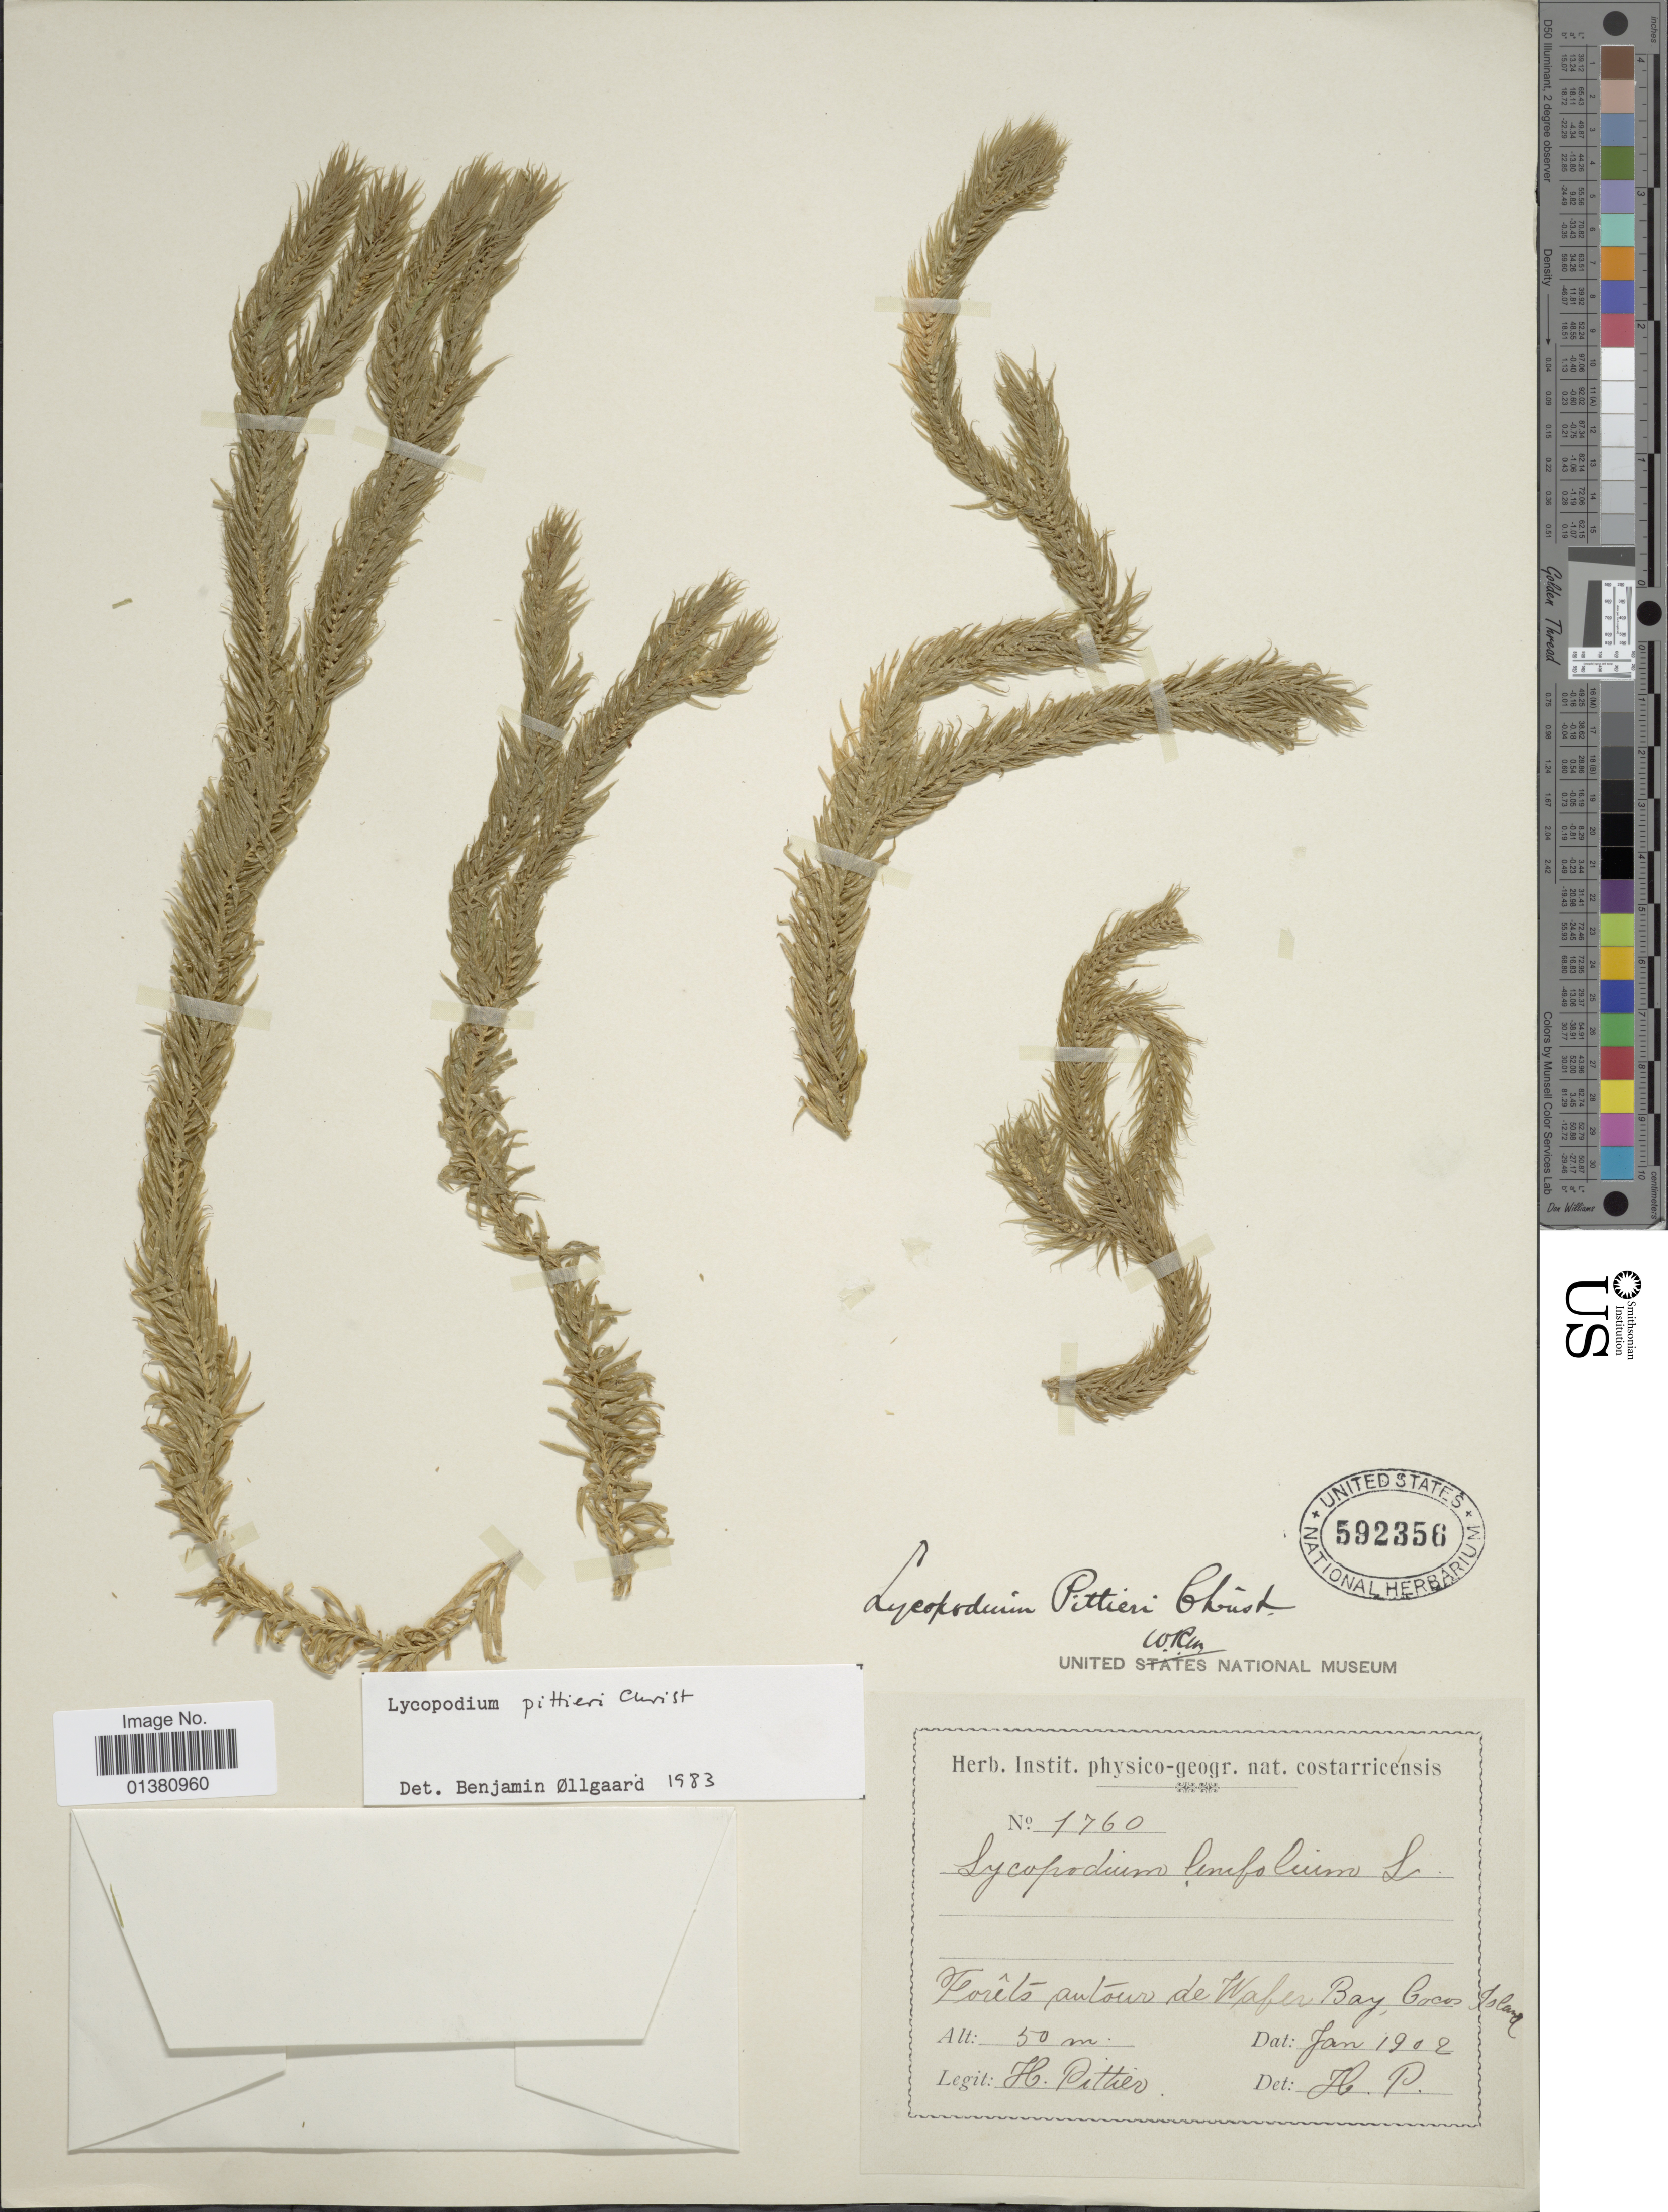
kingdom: Plantae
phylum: Tracheophyta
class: Lycopodiopsida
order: Lycopodiales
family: Lycopodiaceae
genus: Phlegmariurus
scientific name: Phlegmariurus pittieri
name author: (Christ) B. Øllg.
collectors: H. F. Pittier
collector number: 1760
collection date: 1902-01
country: Costa Rica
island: Cocos Island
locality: Forêts autour de Wafer Bay, Cocos Island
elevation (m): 50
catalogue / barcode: US 592356